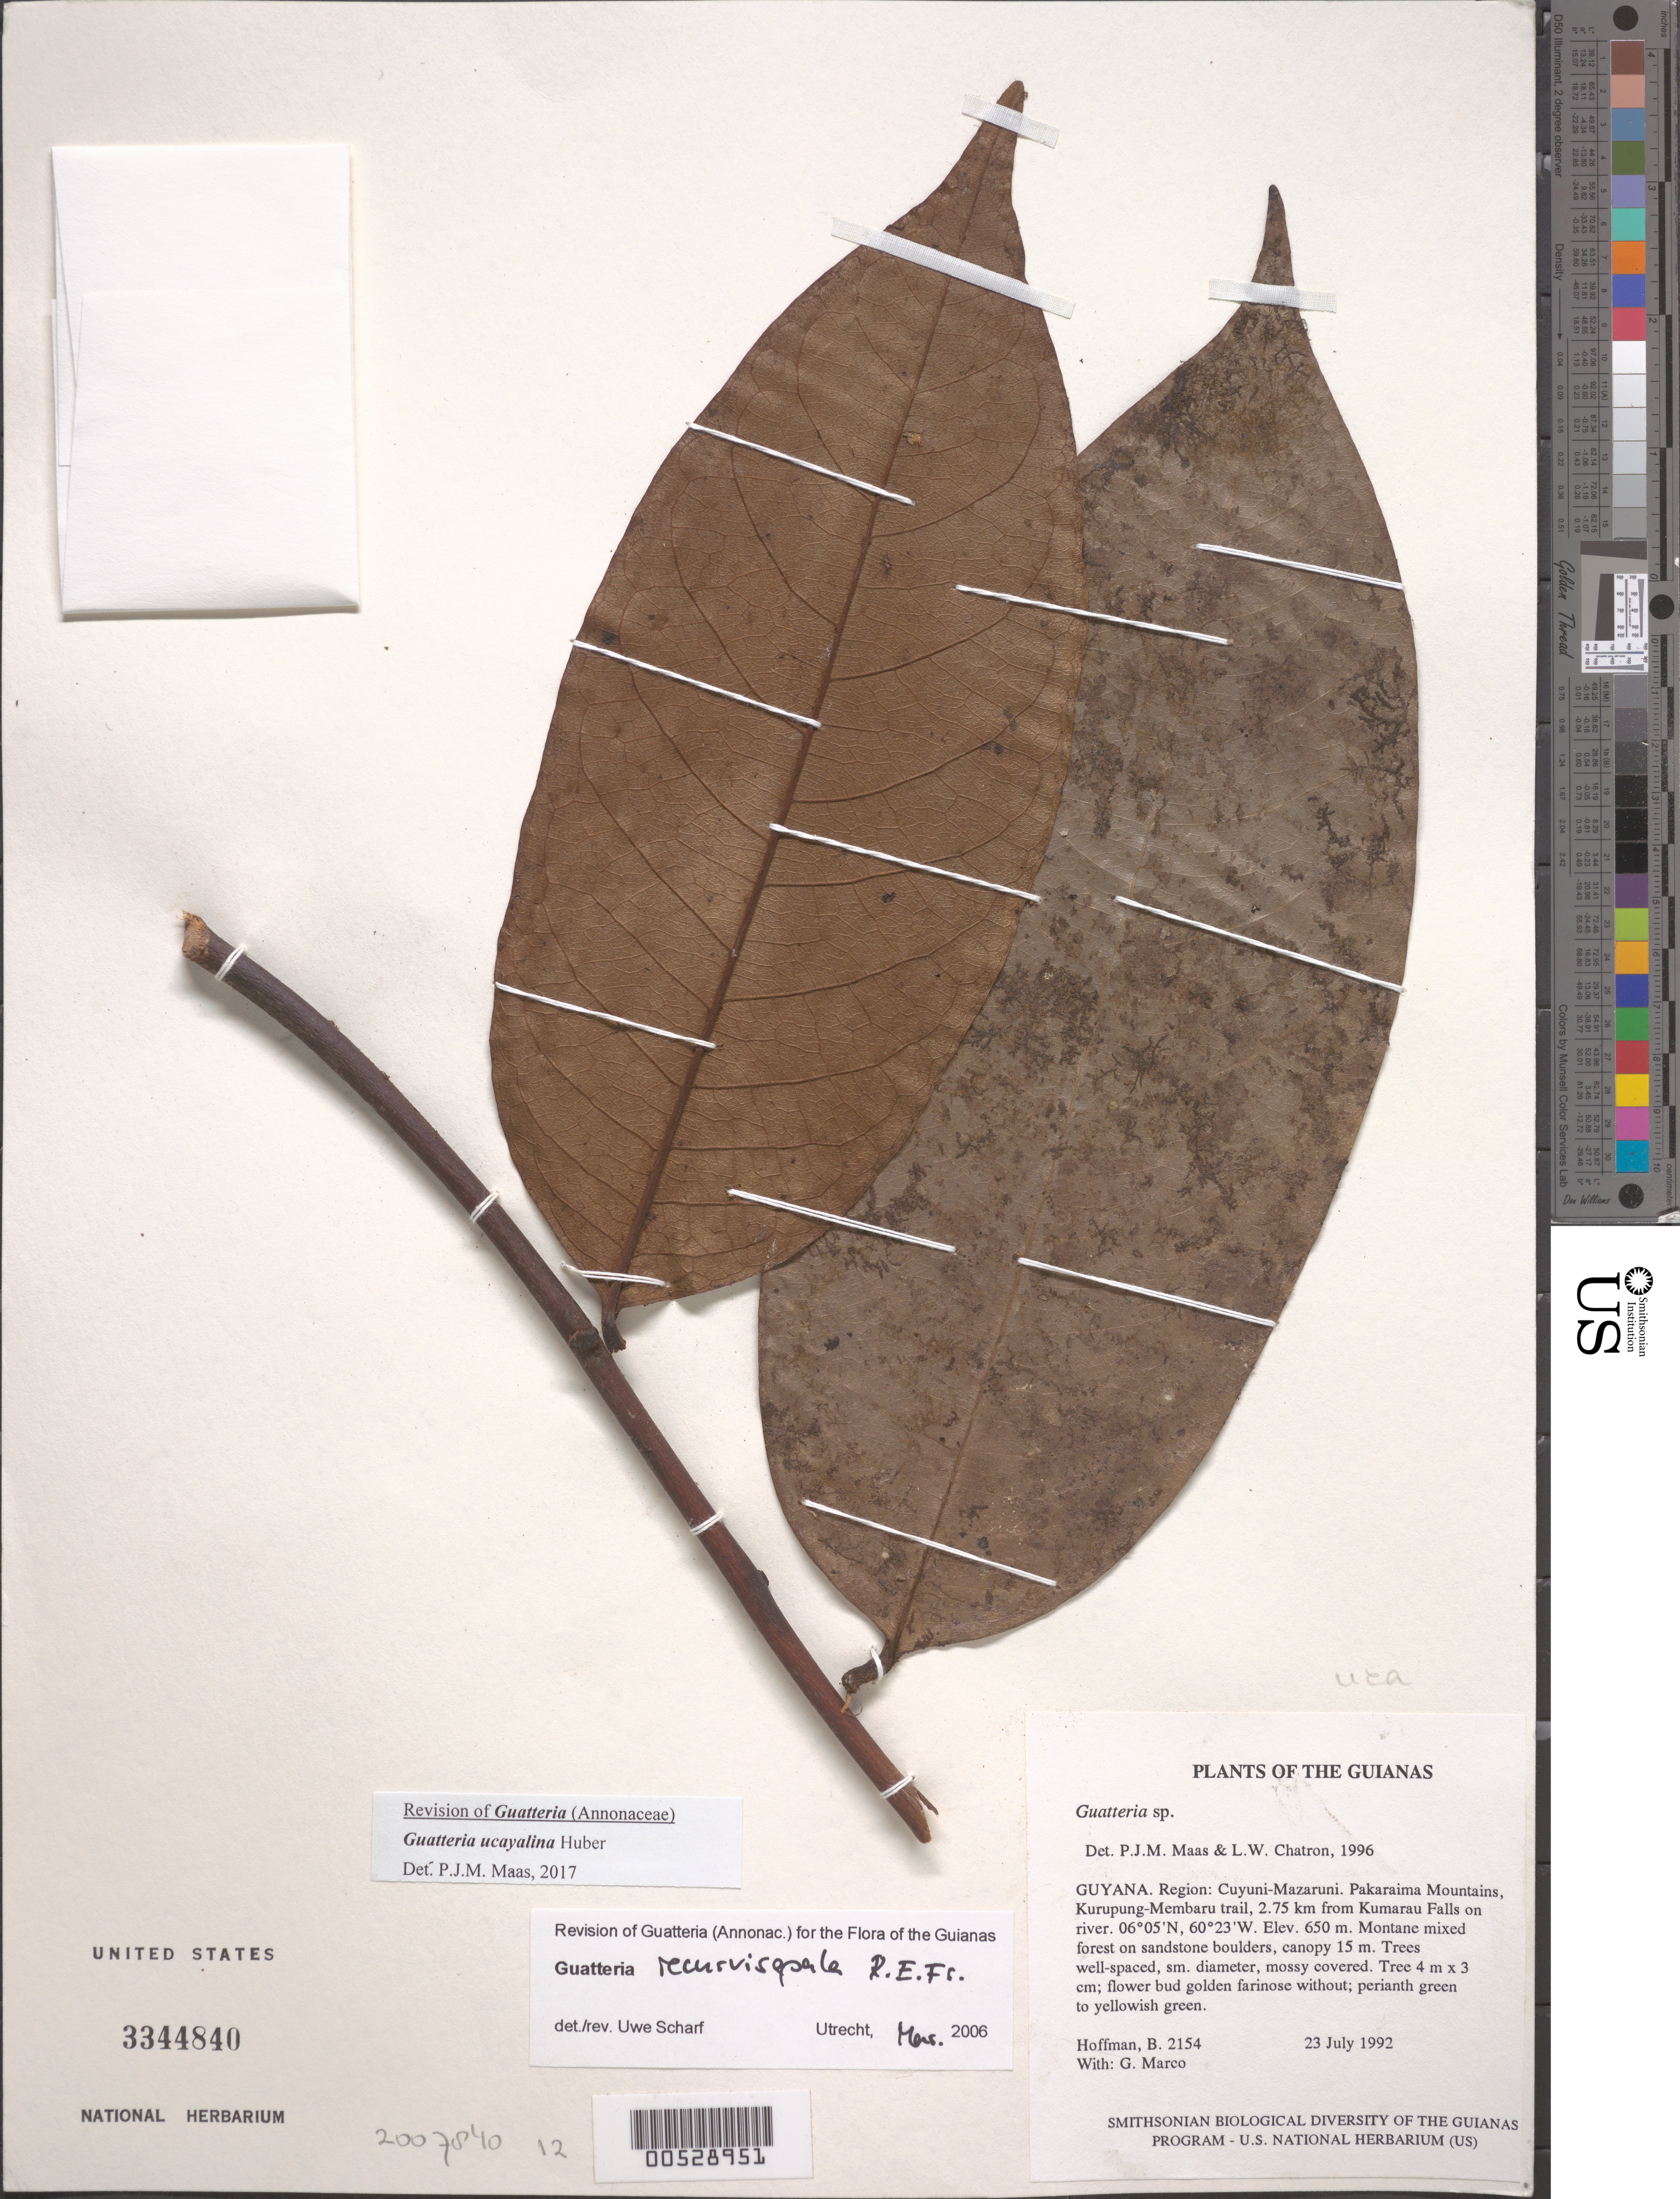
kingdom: Plantae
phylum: Tracheophyta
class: Magnoliopsida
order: Magnoliales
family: Annonaceae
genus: Guatteria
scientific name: Guatteria ucayalina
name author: Huber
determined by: Maas, Paul J.; Maas, H.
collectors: B. Hoffman & G. Marco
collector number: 2154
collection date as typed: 23 July 1992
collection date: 1992-07-23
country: Guyana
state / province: Cuyuni-Mazaruni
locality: Pakaraima Mountains, Kurupung-Membaru trail, 2.75 km WSW from Kumarau Falls on Kurupung River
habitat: Montane mixed forest on sandstone boulders, canopy 15 m. Trees well-spaced, sm. diameter, mossy covered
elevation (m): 650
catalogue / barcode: US 3344840